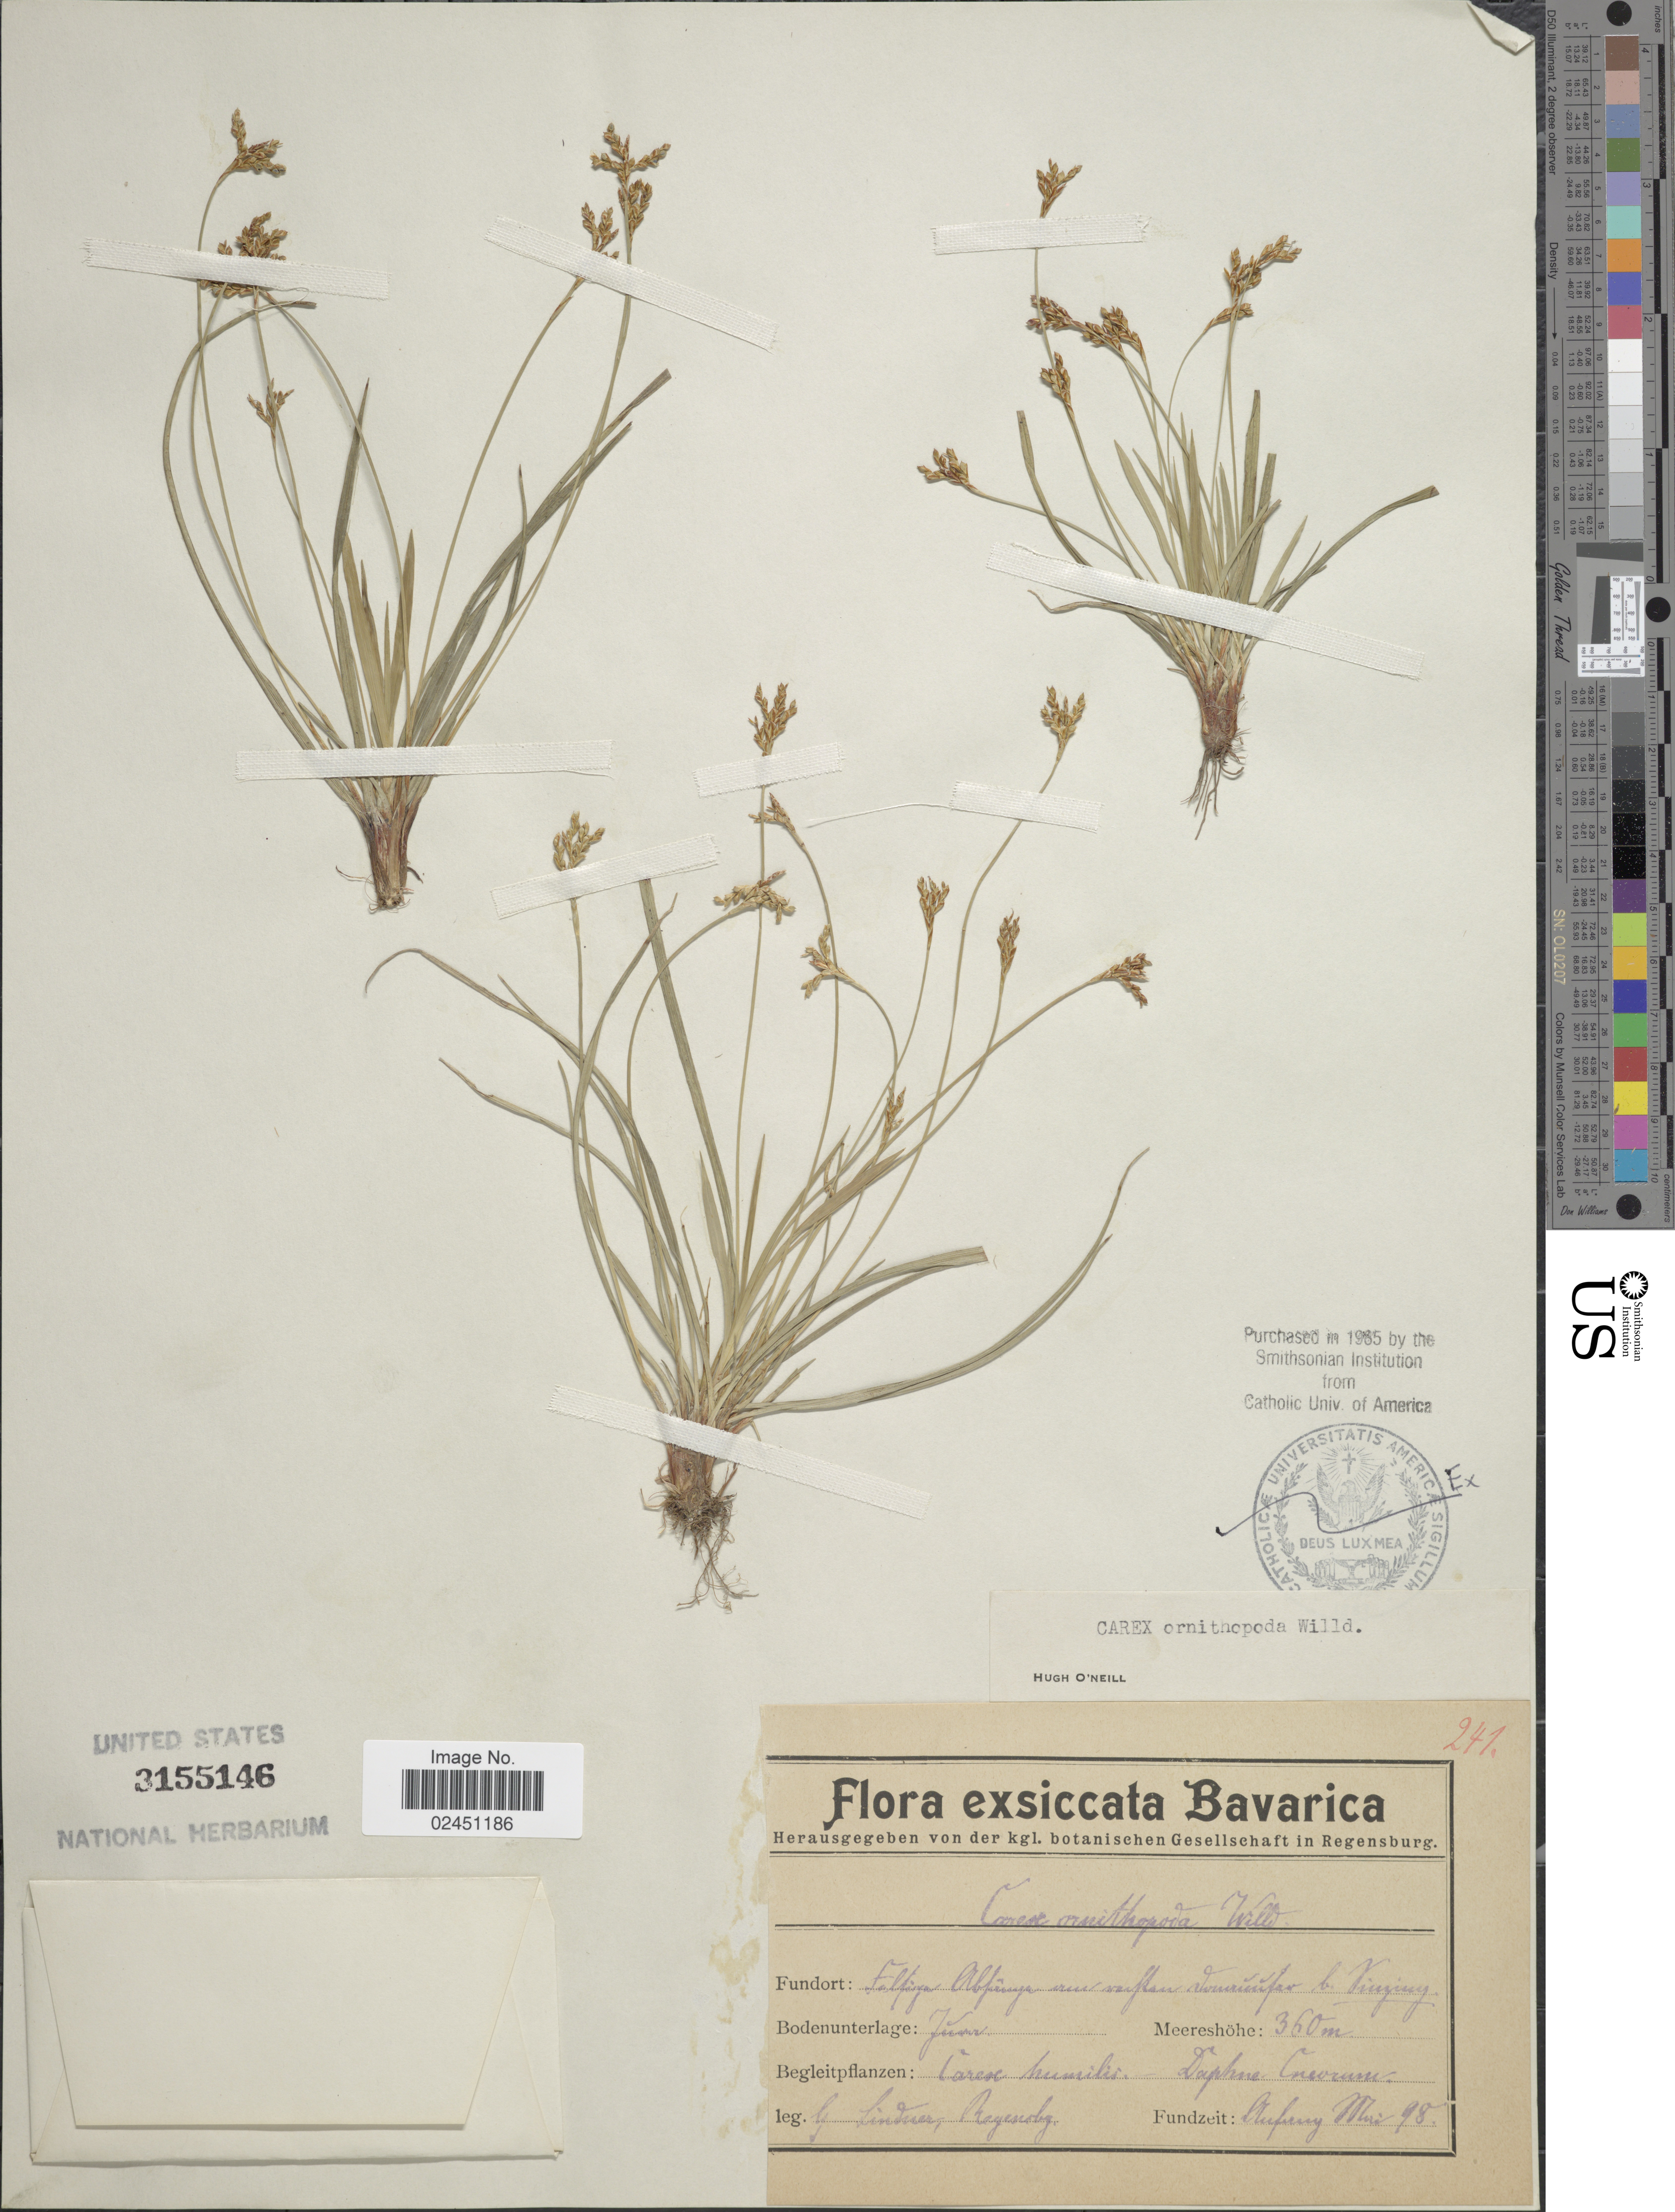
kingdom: Plantae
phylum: Tracheophyta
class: Liliopsida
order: Poales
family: Cyperaceae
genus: Carex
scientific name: Carex ornithopoda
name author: Willd.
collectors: G. Lindner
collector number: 241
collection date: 1898-05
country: Germany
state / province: Bayern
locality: Bavarica. [illegible text].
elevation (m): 360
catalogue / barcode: US 3155146